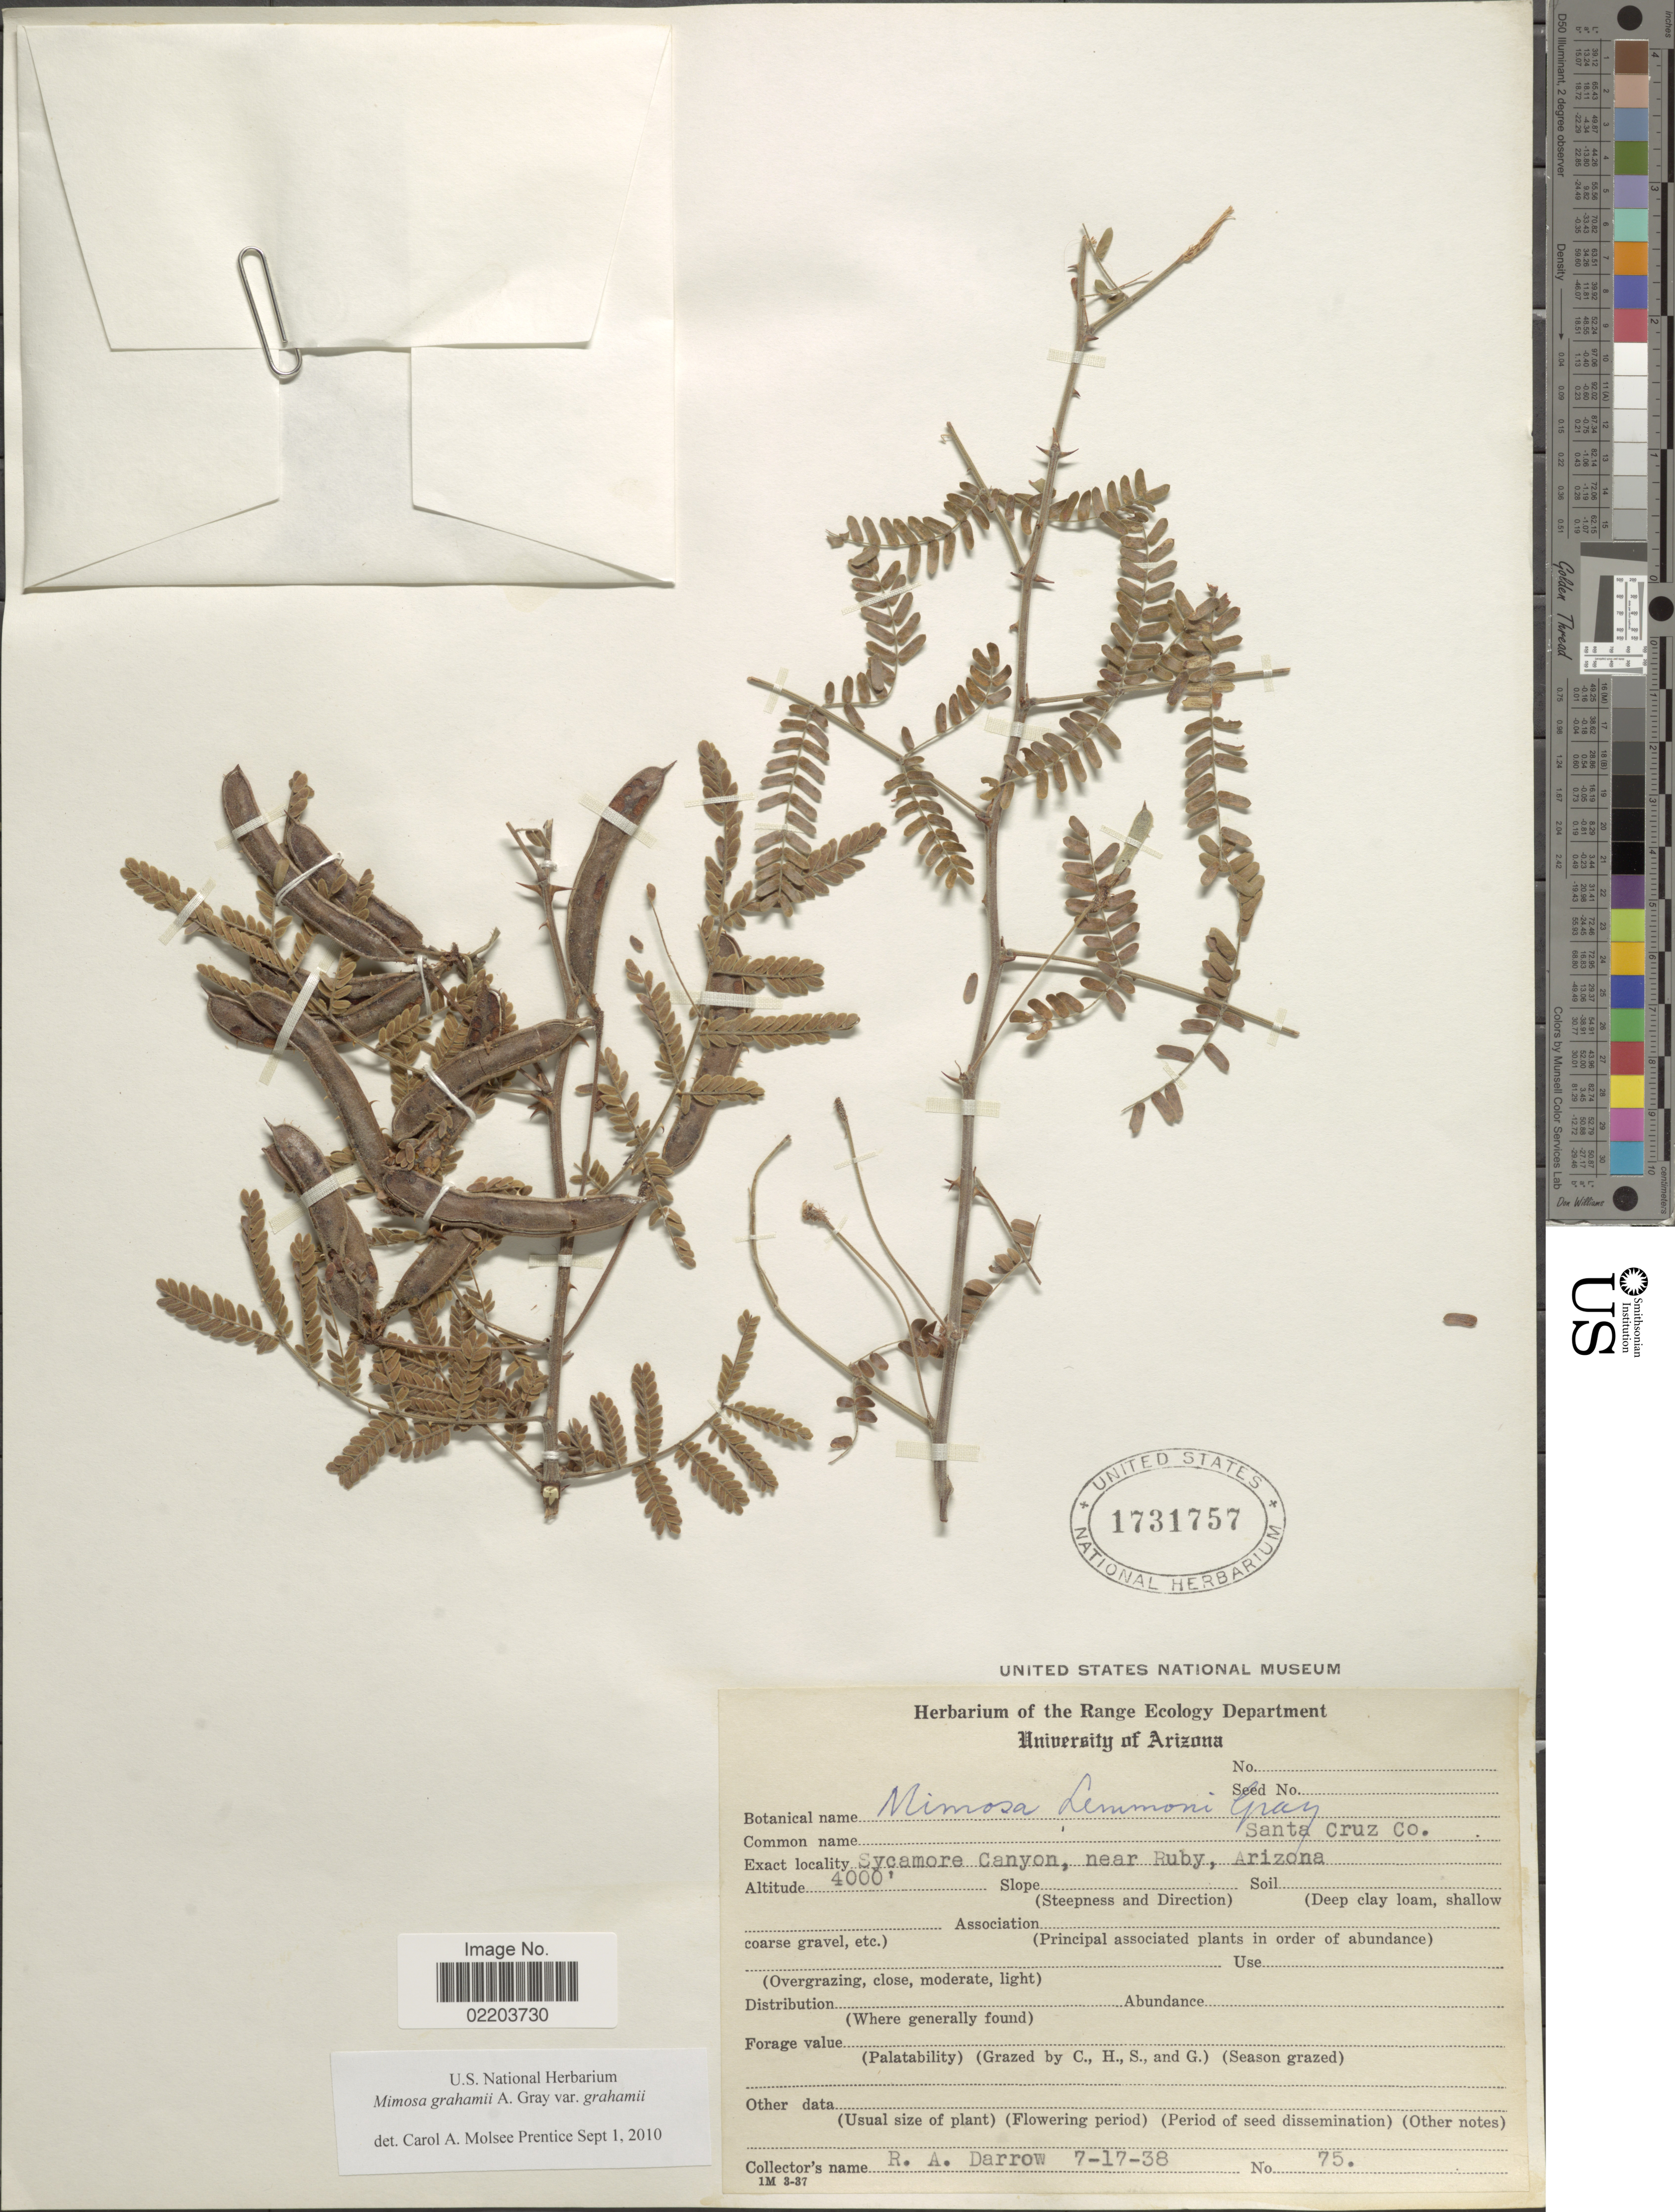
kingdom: Plantae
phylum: Tracheophyta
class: Magnoliopsida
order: Fabales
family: Fabaceae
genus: Mimosa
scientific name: Mimosa grahamii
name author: A. Gray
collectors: R. A. Darrow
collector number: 75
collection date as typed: Transcribed d/m/y: 17/7/38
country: United States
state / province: Arizona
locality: Santa Cruz Co, Sycamore Canyon, near Ruby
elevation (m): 1219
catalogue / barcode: US 1731757